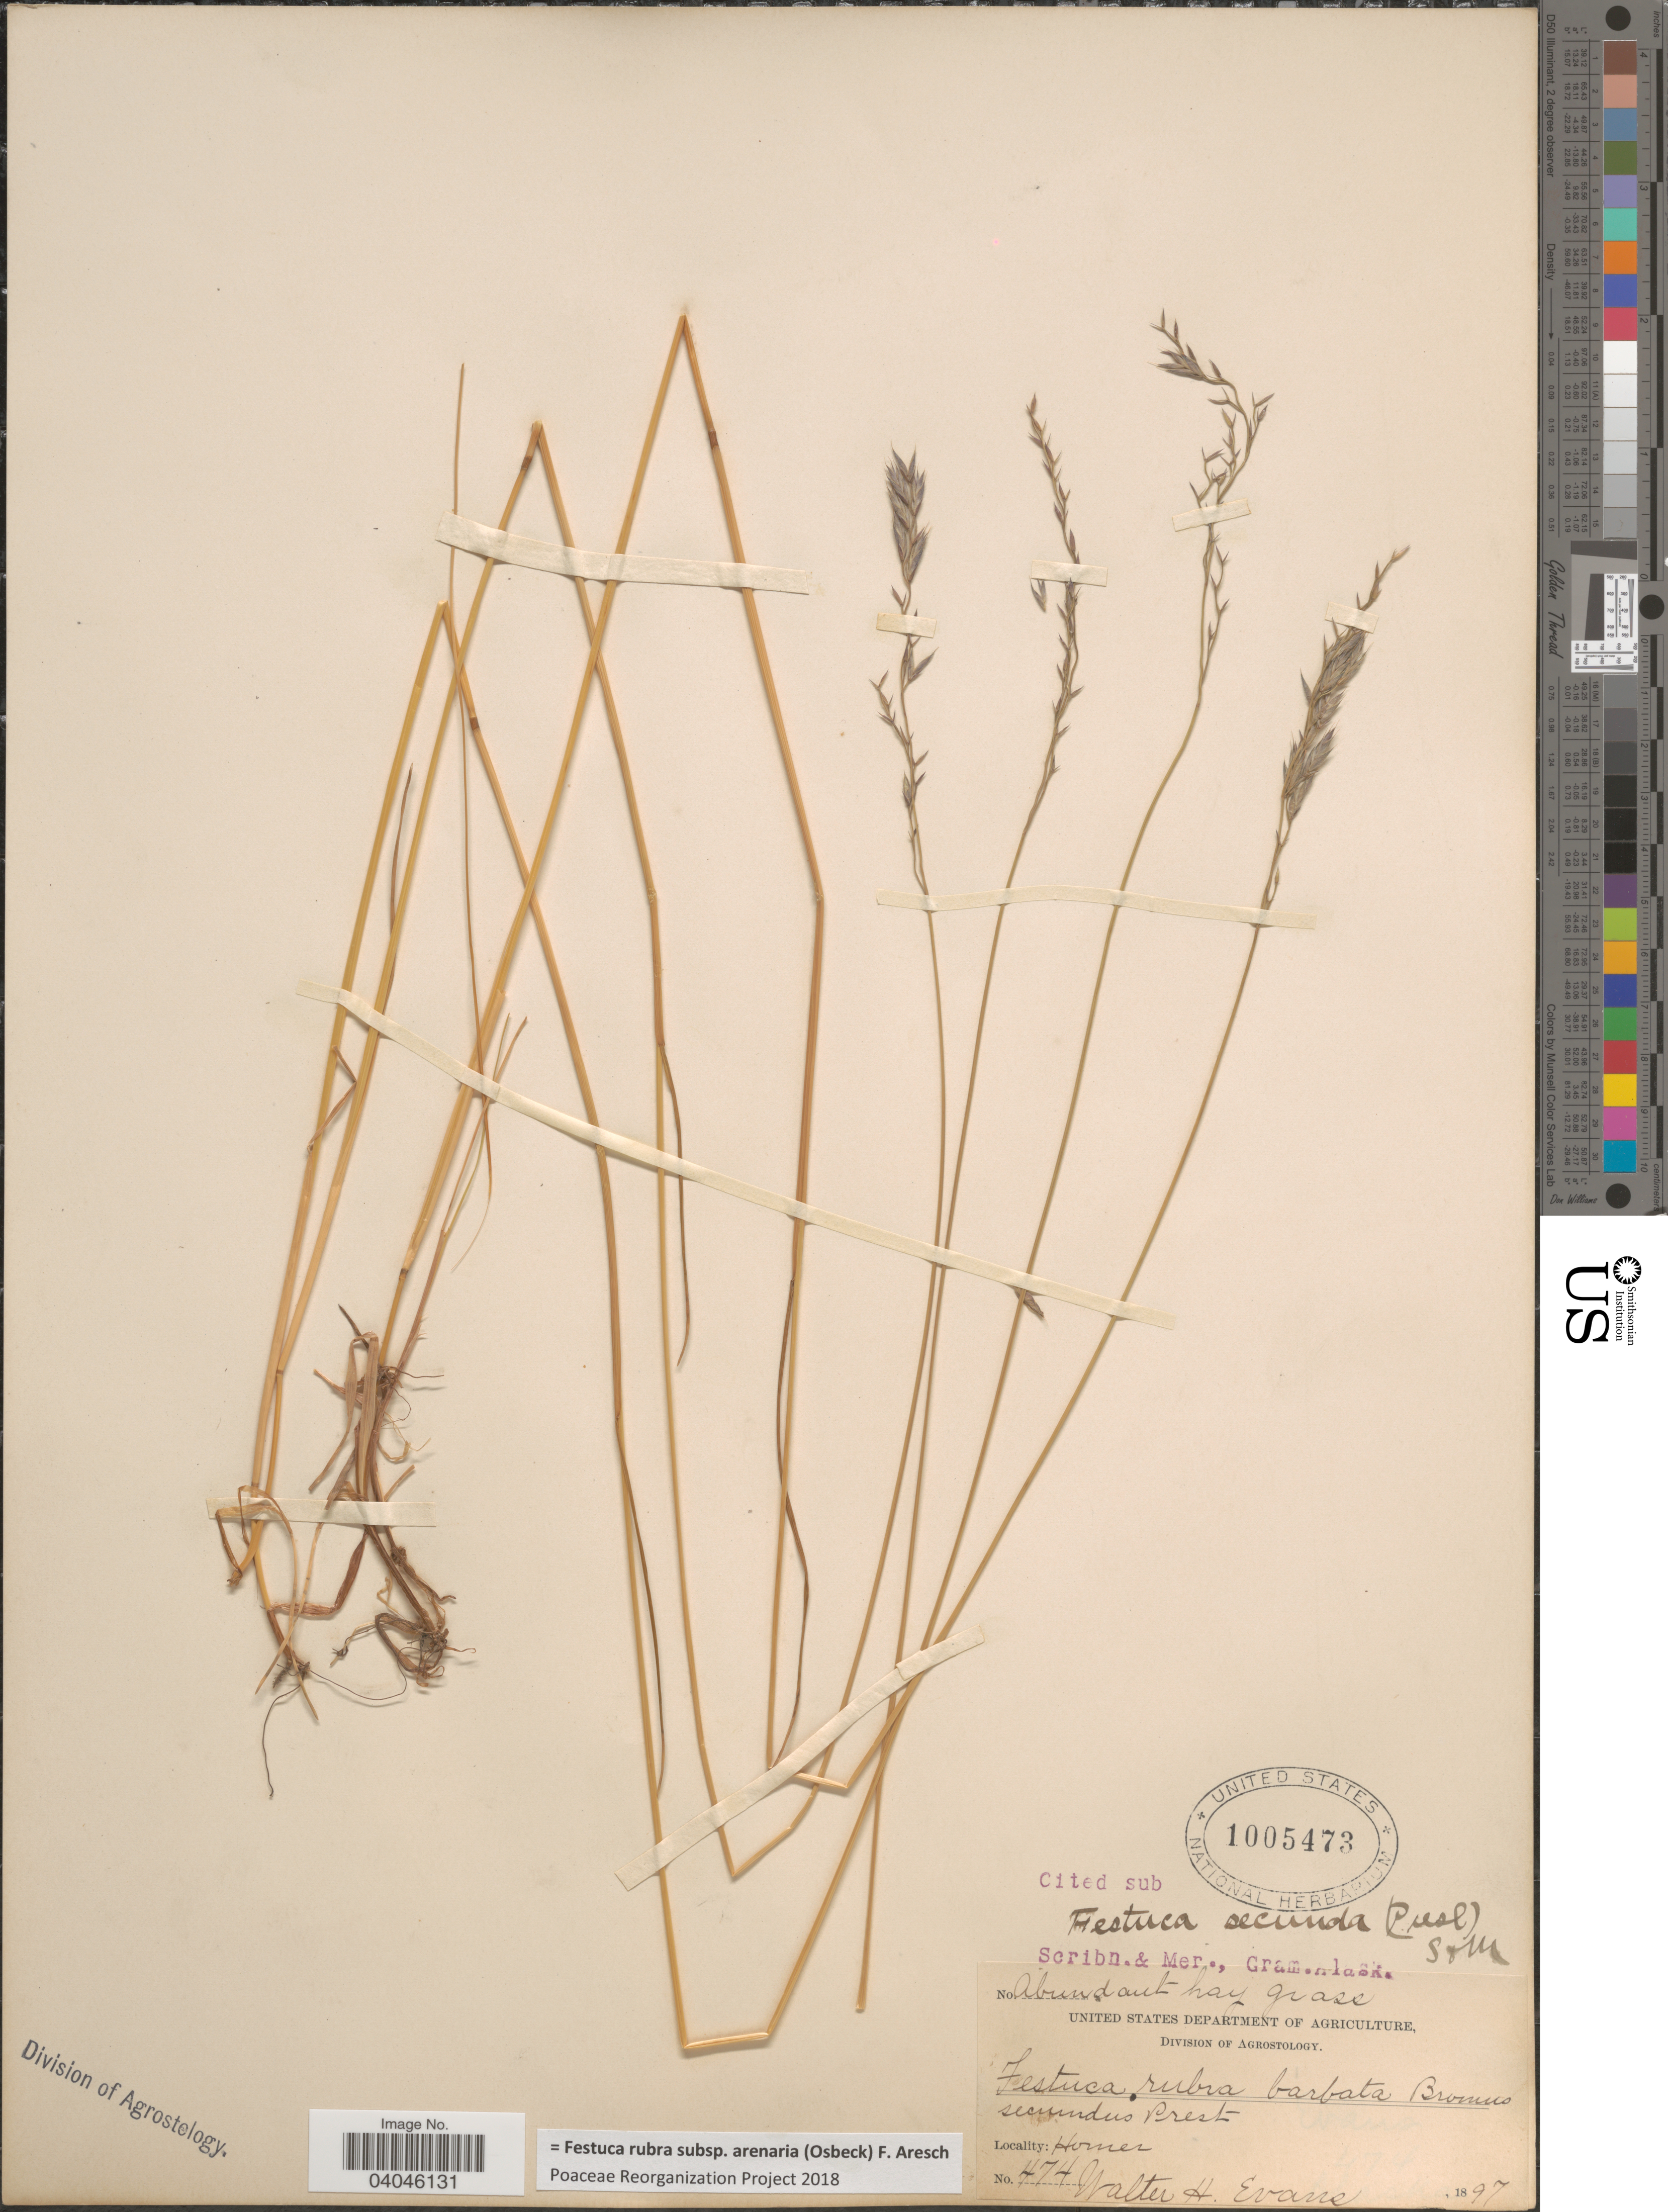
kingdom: Plantae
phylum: Tracheophyta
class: Liliopsida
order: Poales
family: Poaceae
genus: Festuca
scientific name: Festuca rubra subsp. arenaria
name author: (Osbeck) F. Aresch.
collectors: W. H. Evans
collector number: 474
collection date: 1897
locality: Homer.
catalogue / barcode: US 1005473